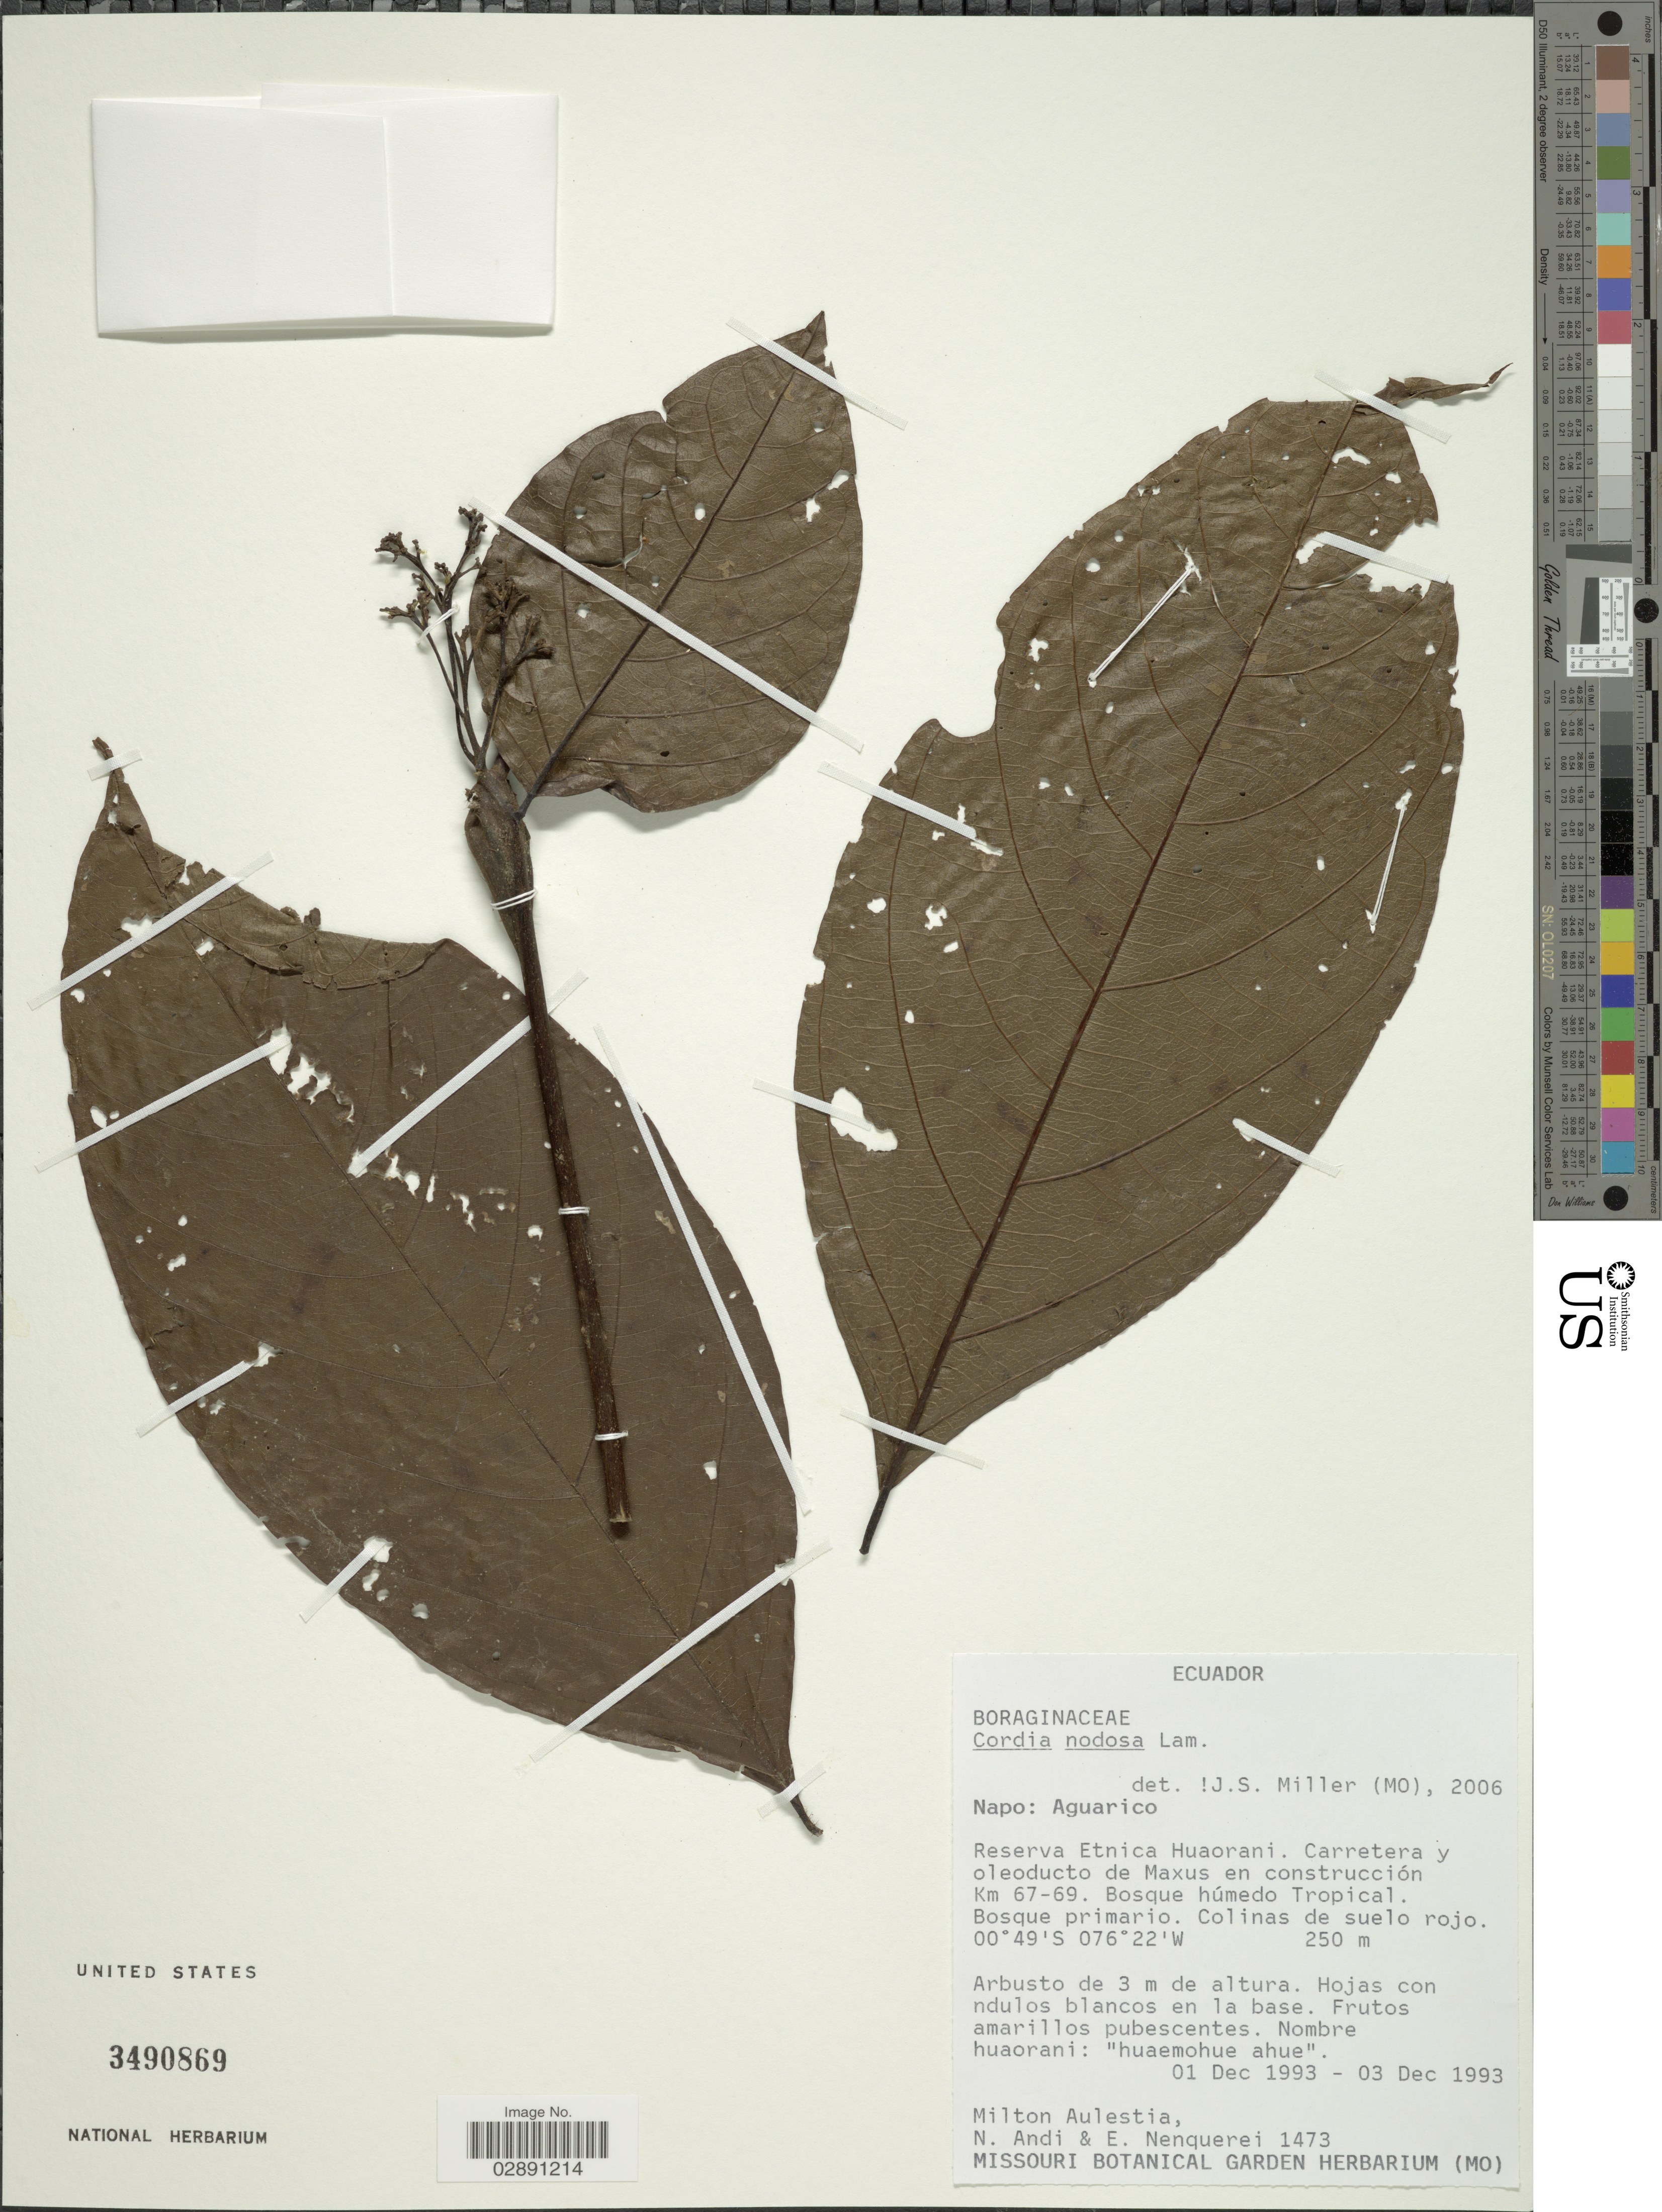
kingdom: Plantae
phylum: Tracheophyta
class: Magnoliopsida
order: Boraginales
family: Cordiaceae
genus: Cordia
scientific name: Cordia nodosa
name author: Lam.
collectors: M. Aulestia, N. Andi & E. Nenquerei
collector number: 1473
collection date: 1993-12-01/1993-12-03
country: Ecuador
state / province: Napo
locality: Aguarico. Reserva Etnica Huaorani. Carretera y oleoducto de Maxus en construcción Km 67-69.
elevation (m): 250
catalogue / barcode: US 3490869